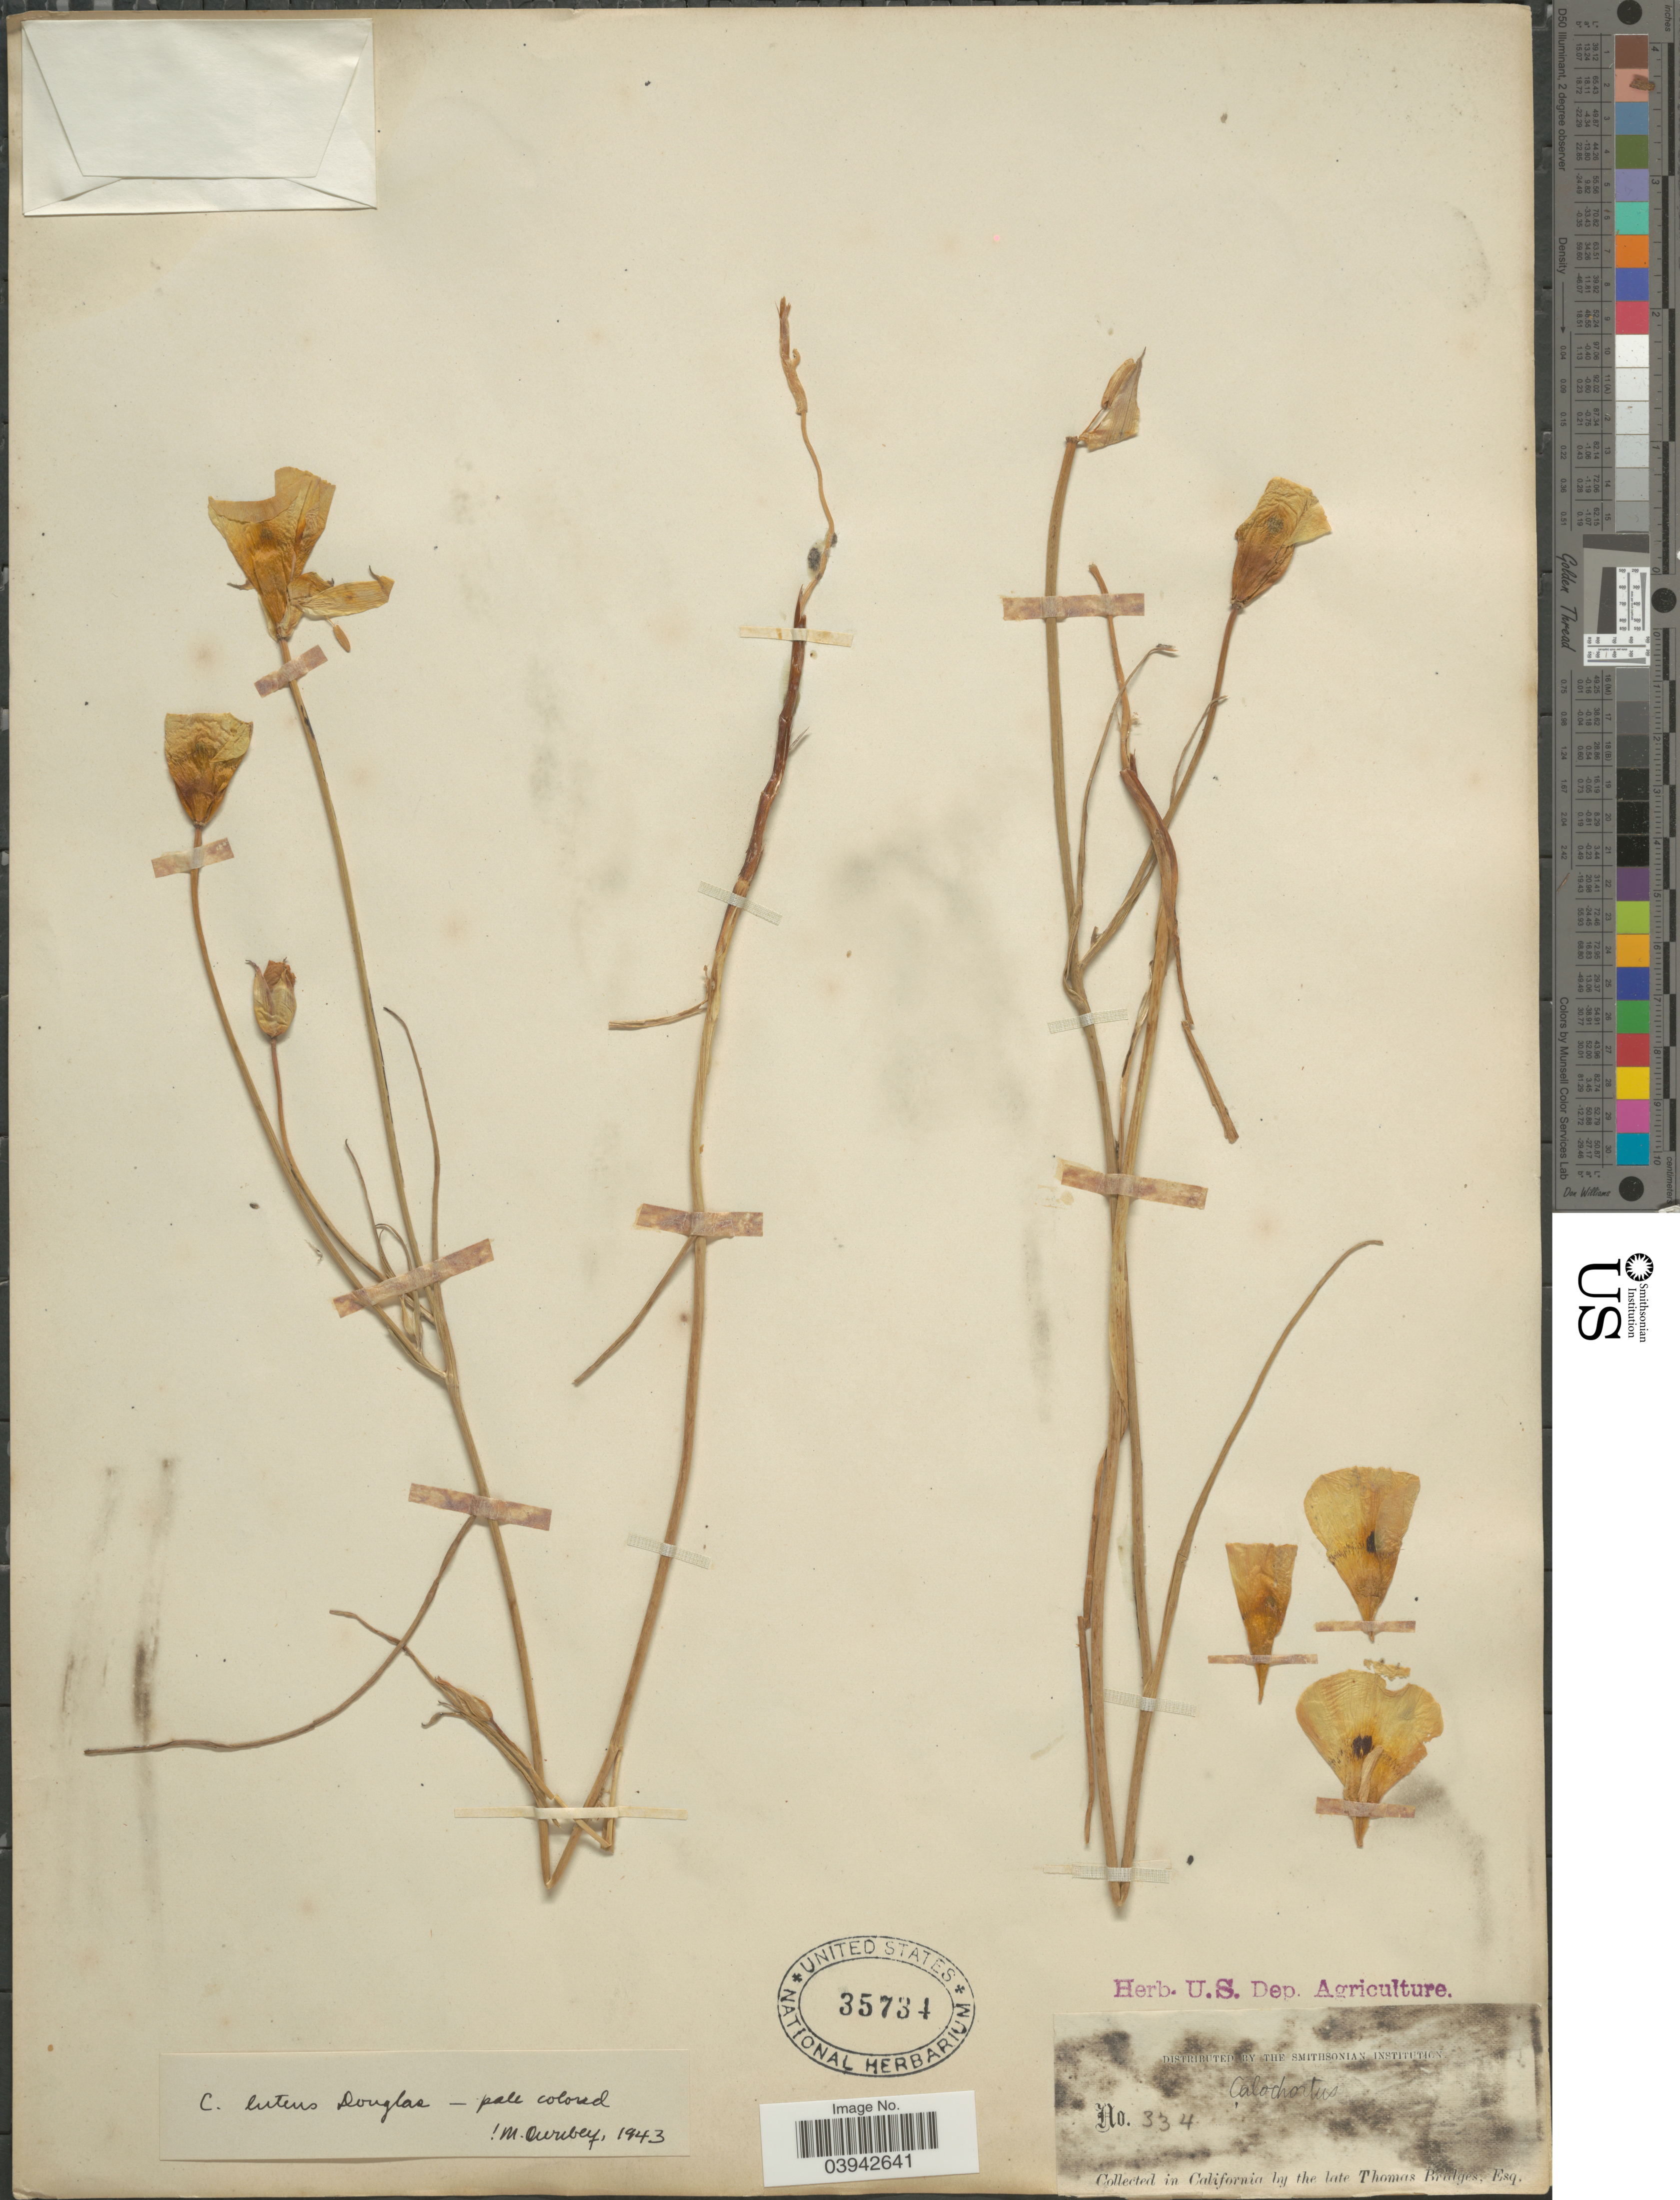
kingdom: Plantae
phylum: Tracheophyta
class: Liliopsida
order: Liliales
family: Liliaceae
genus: Calochortus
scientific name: Calochortus luteus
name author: Douglas ex Lindl.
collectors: T. Bridges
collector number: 334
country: United States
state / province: California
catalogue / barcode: US 35734